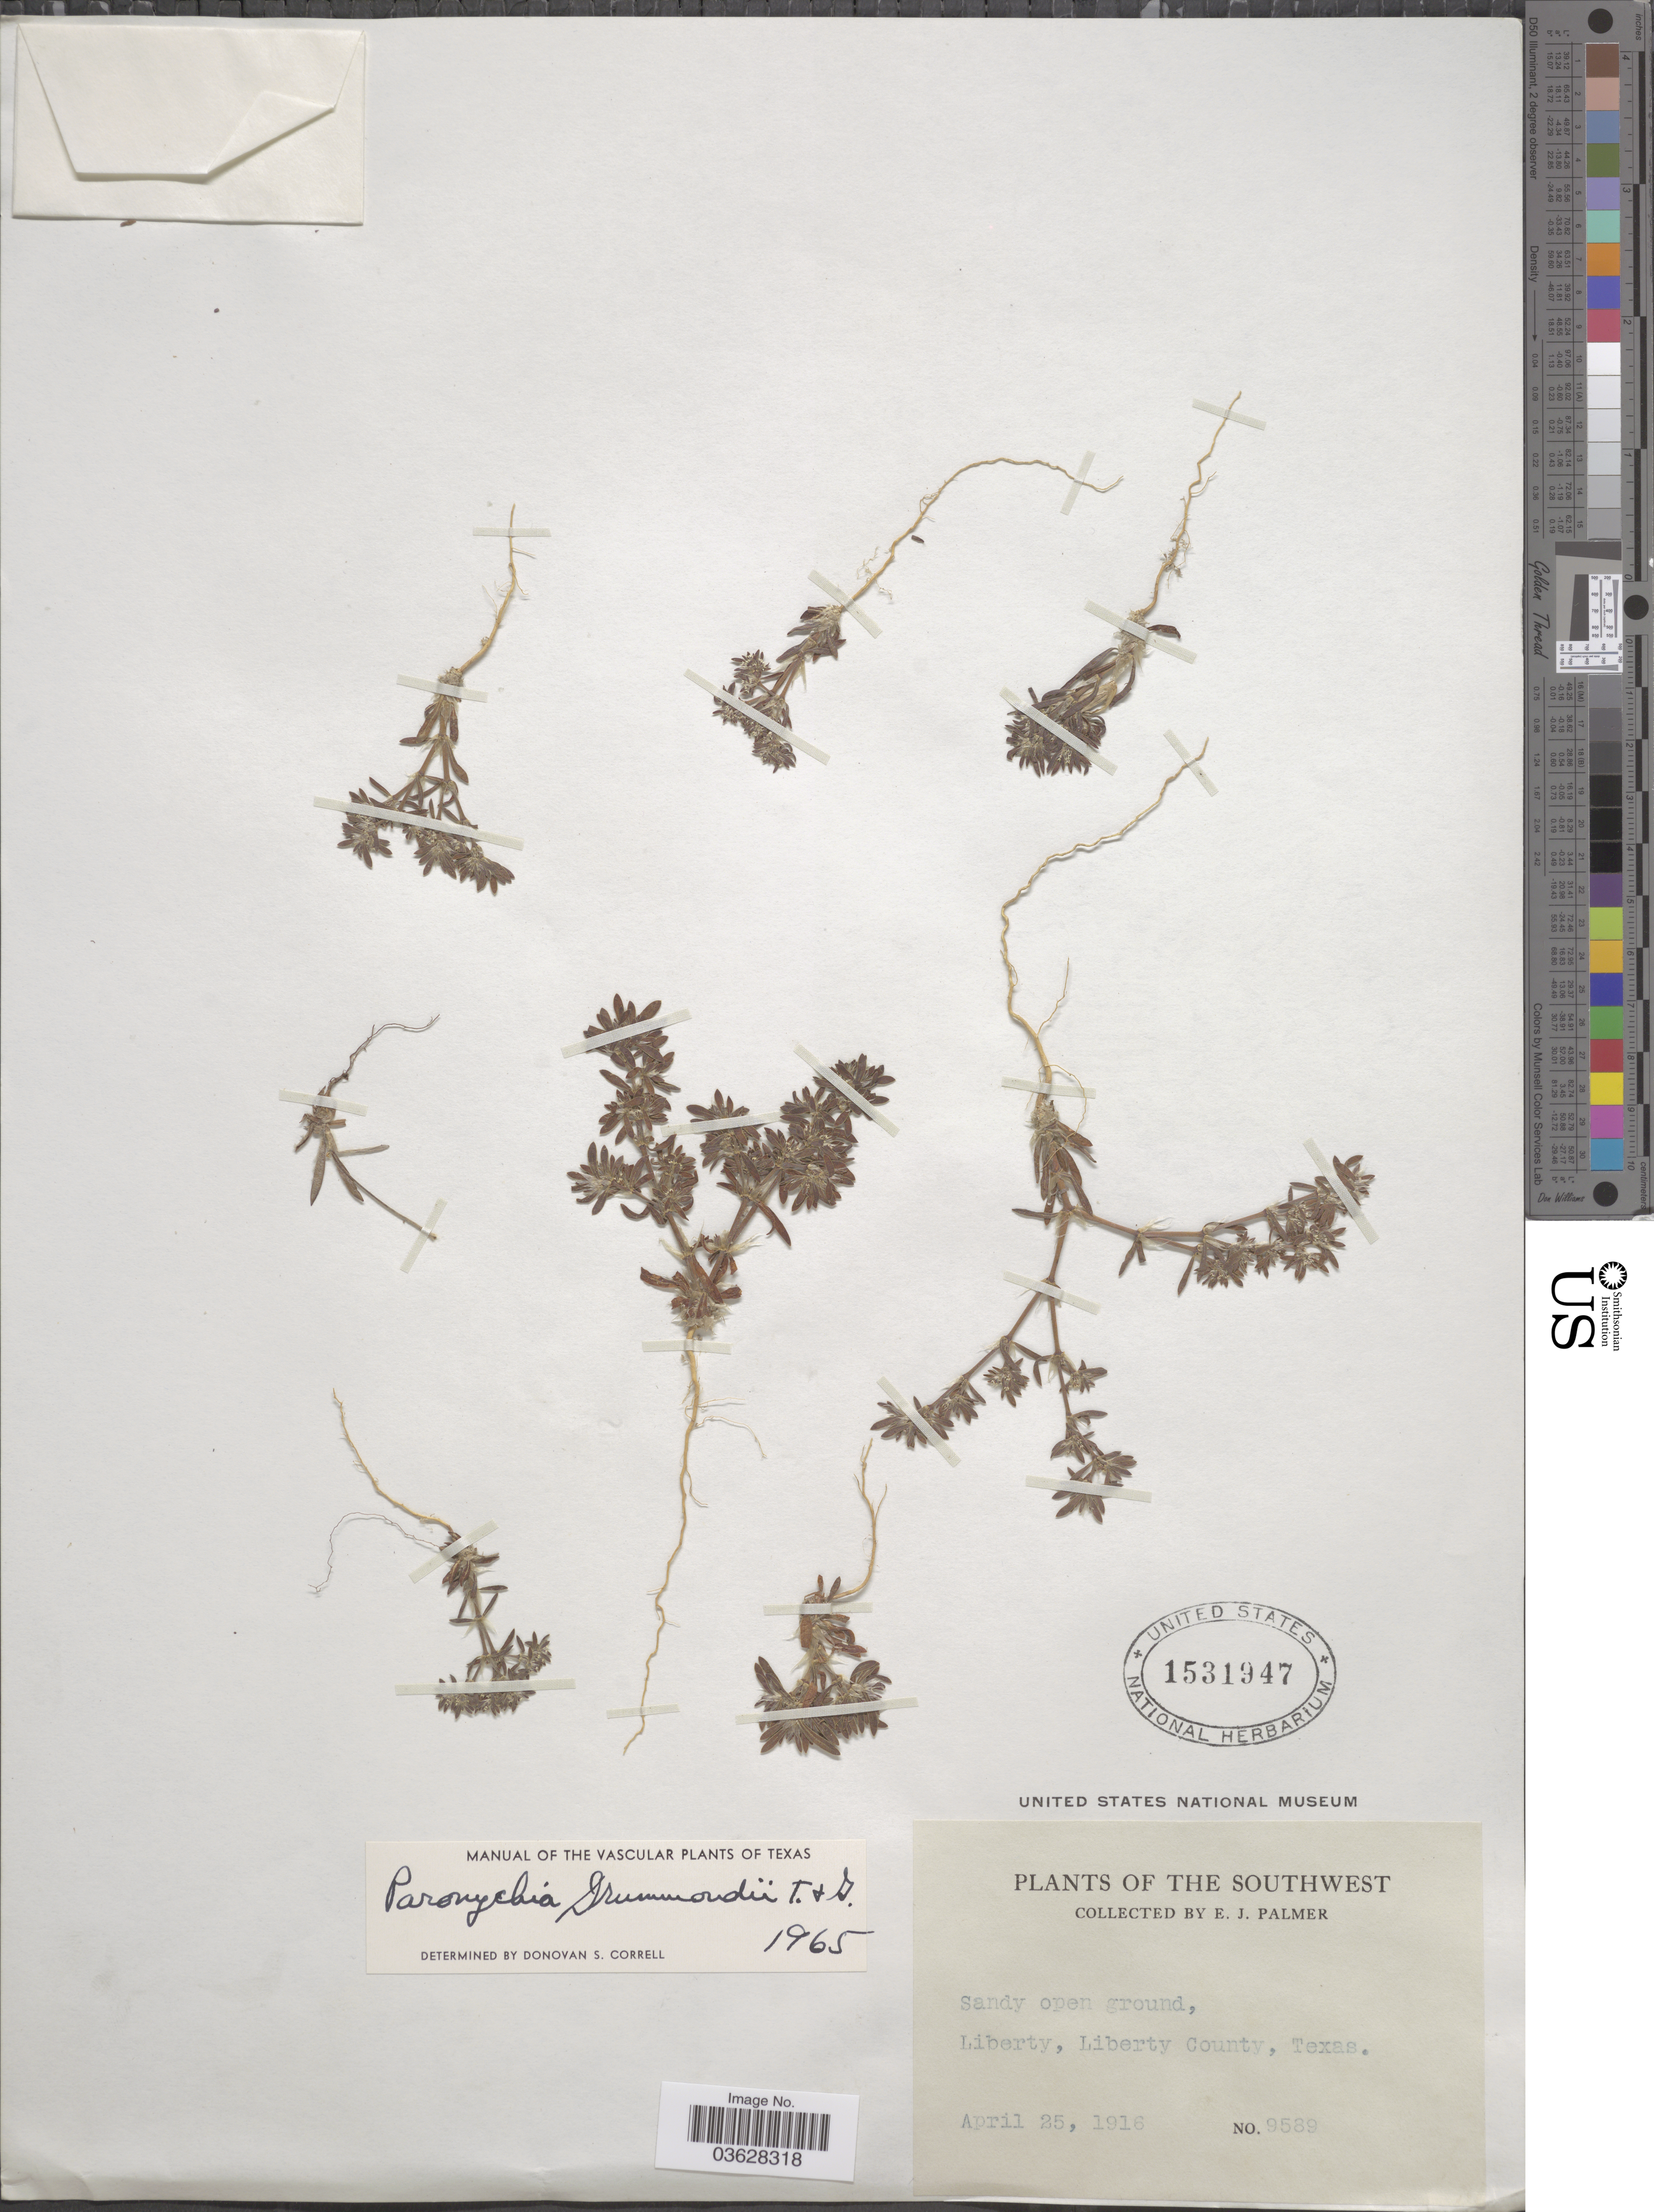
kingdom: Plantae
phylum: Tracheophyta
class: Magnoliopsida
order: Caryophyllales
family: Caryophyllaceae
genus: Paronychia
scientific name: Paronychia drummondii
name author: Torr. & A. Gray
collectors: E. J. Palmer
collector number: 9589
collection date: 1916-04-25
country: United States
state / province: Texas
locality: Southwest. Liberty, Liberty County.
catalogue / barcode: US 1531947